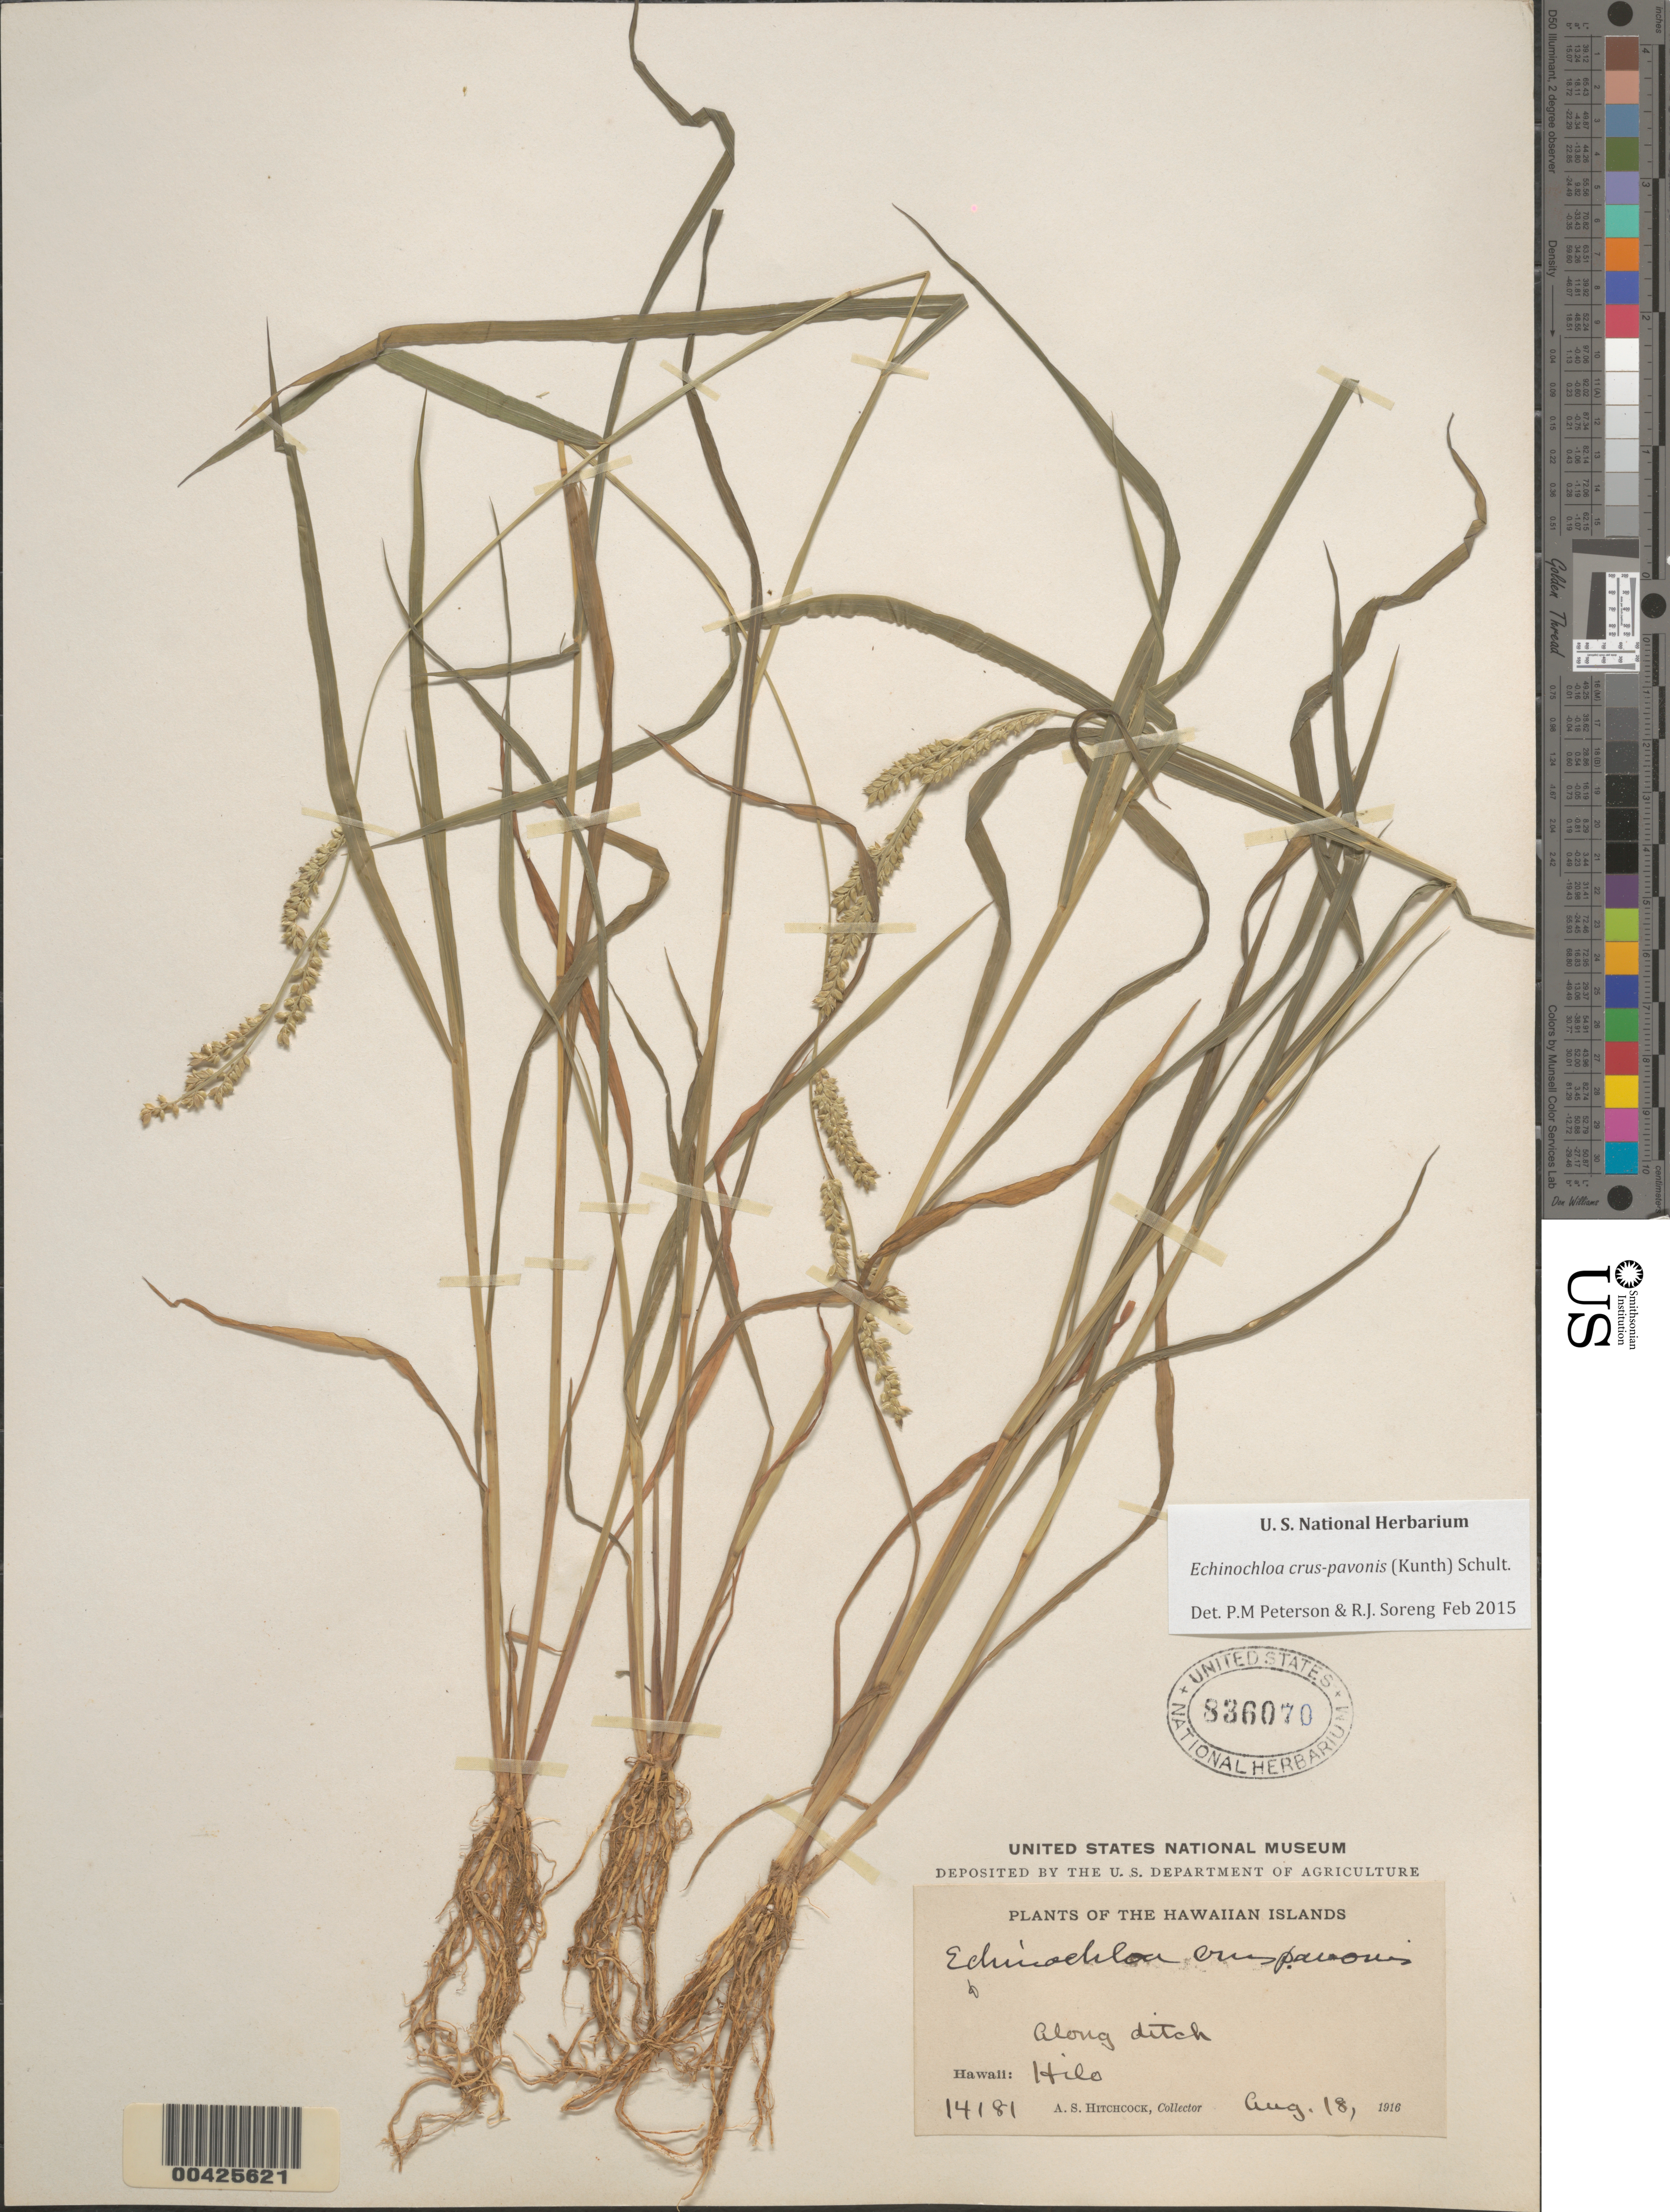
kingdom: Plantae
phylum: Tracheophyta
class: Liliopsida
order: Poales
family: Poaceae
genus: Echinochloa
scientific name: Echinochloa crus-galli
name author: (L.) P. Beauv.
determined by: Wagner, W. L., (BOT), Smithsonian Institution - National Museum of Natural History (UNITED STATES)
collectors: A. S. Hitchcock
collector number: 14181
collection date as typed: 18 Aug 1916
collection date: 1916-08-18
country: United States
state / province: Hawaii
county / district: Hawaii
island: Hawaii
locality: Hilo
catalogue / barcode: US 836070